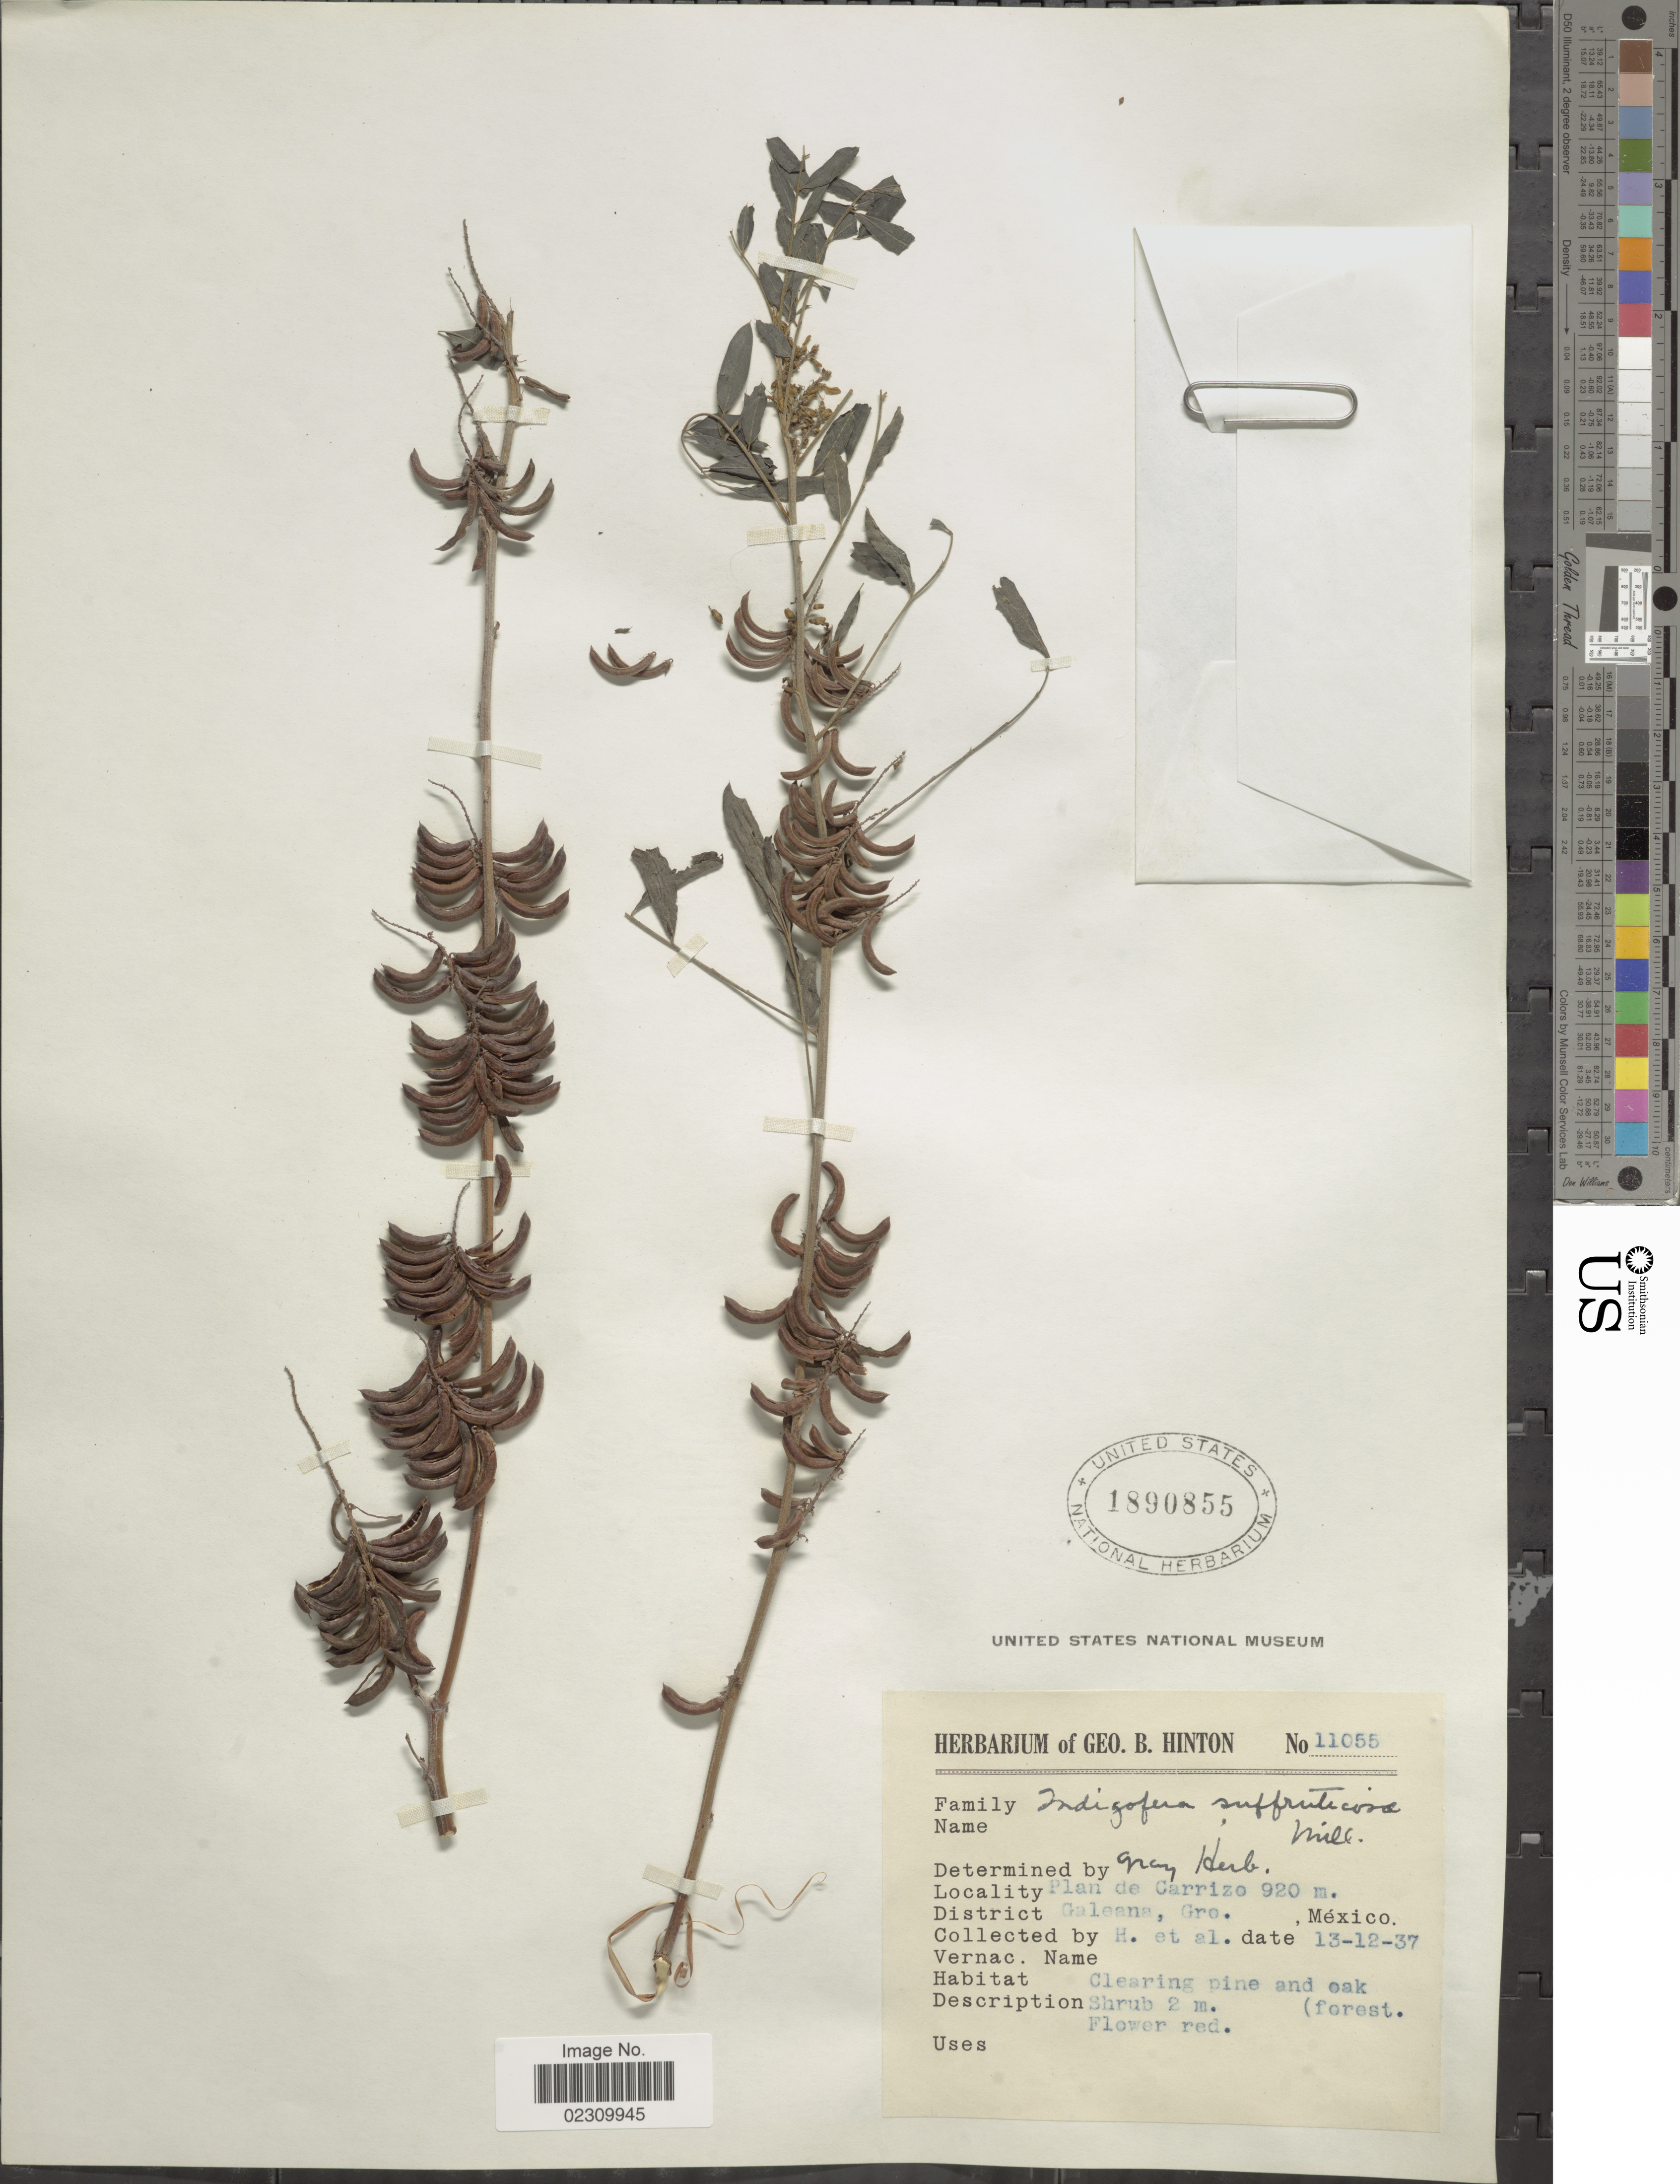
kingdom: Plantae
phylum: Tracheophyta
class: Magnoliopsida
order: Fabales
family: Fabaceae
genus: Indigofera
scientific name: Indigofera suffruticosa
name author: Mill.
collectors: G. B. Hinton & et al.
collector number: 11055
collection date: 1937-12-13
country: Mexico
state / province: Guerrero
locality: Plan de Carrizo, District Galeana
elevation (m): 920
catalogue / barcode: US 1890855